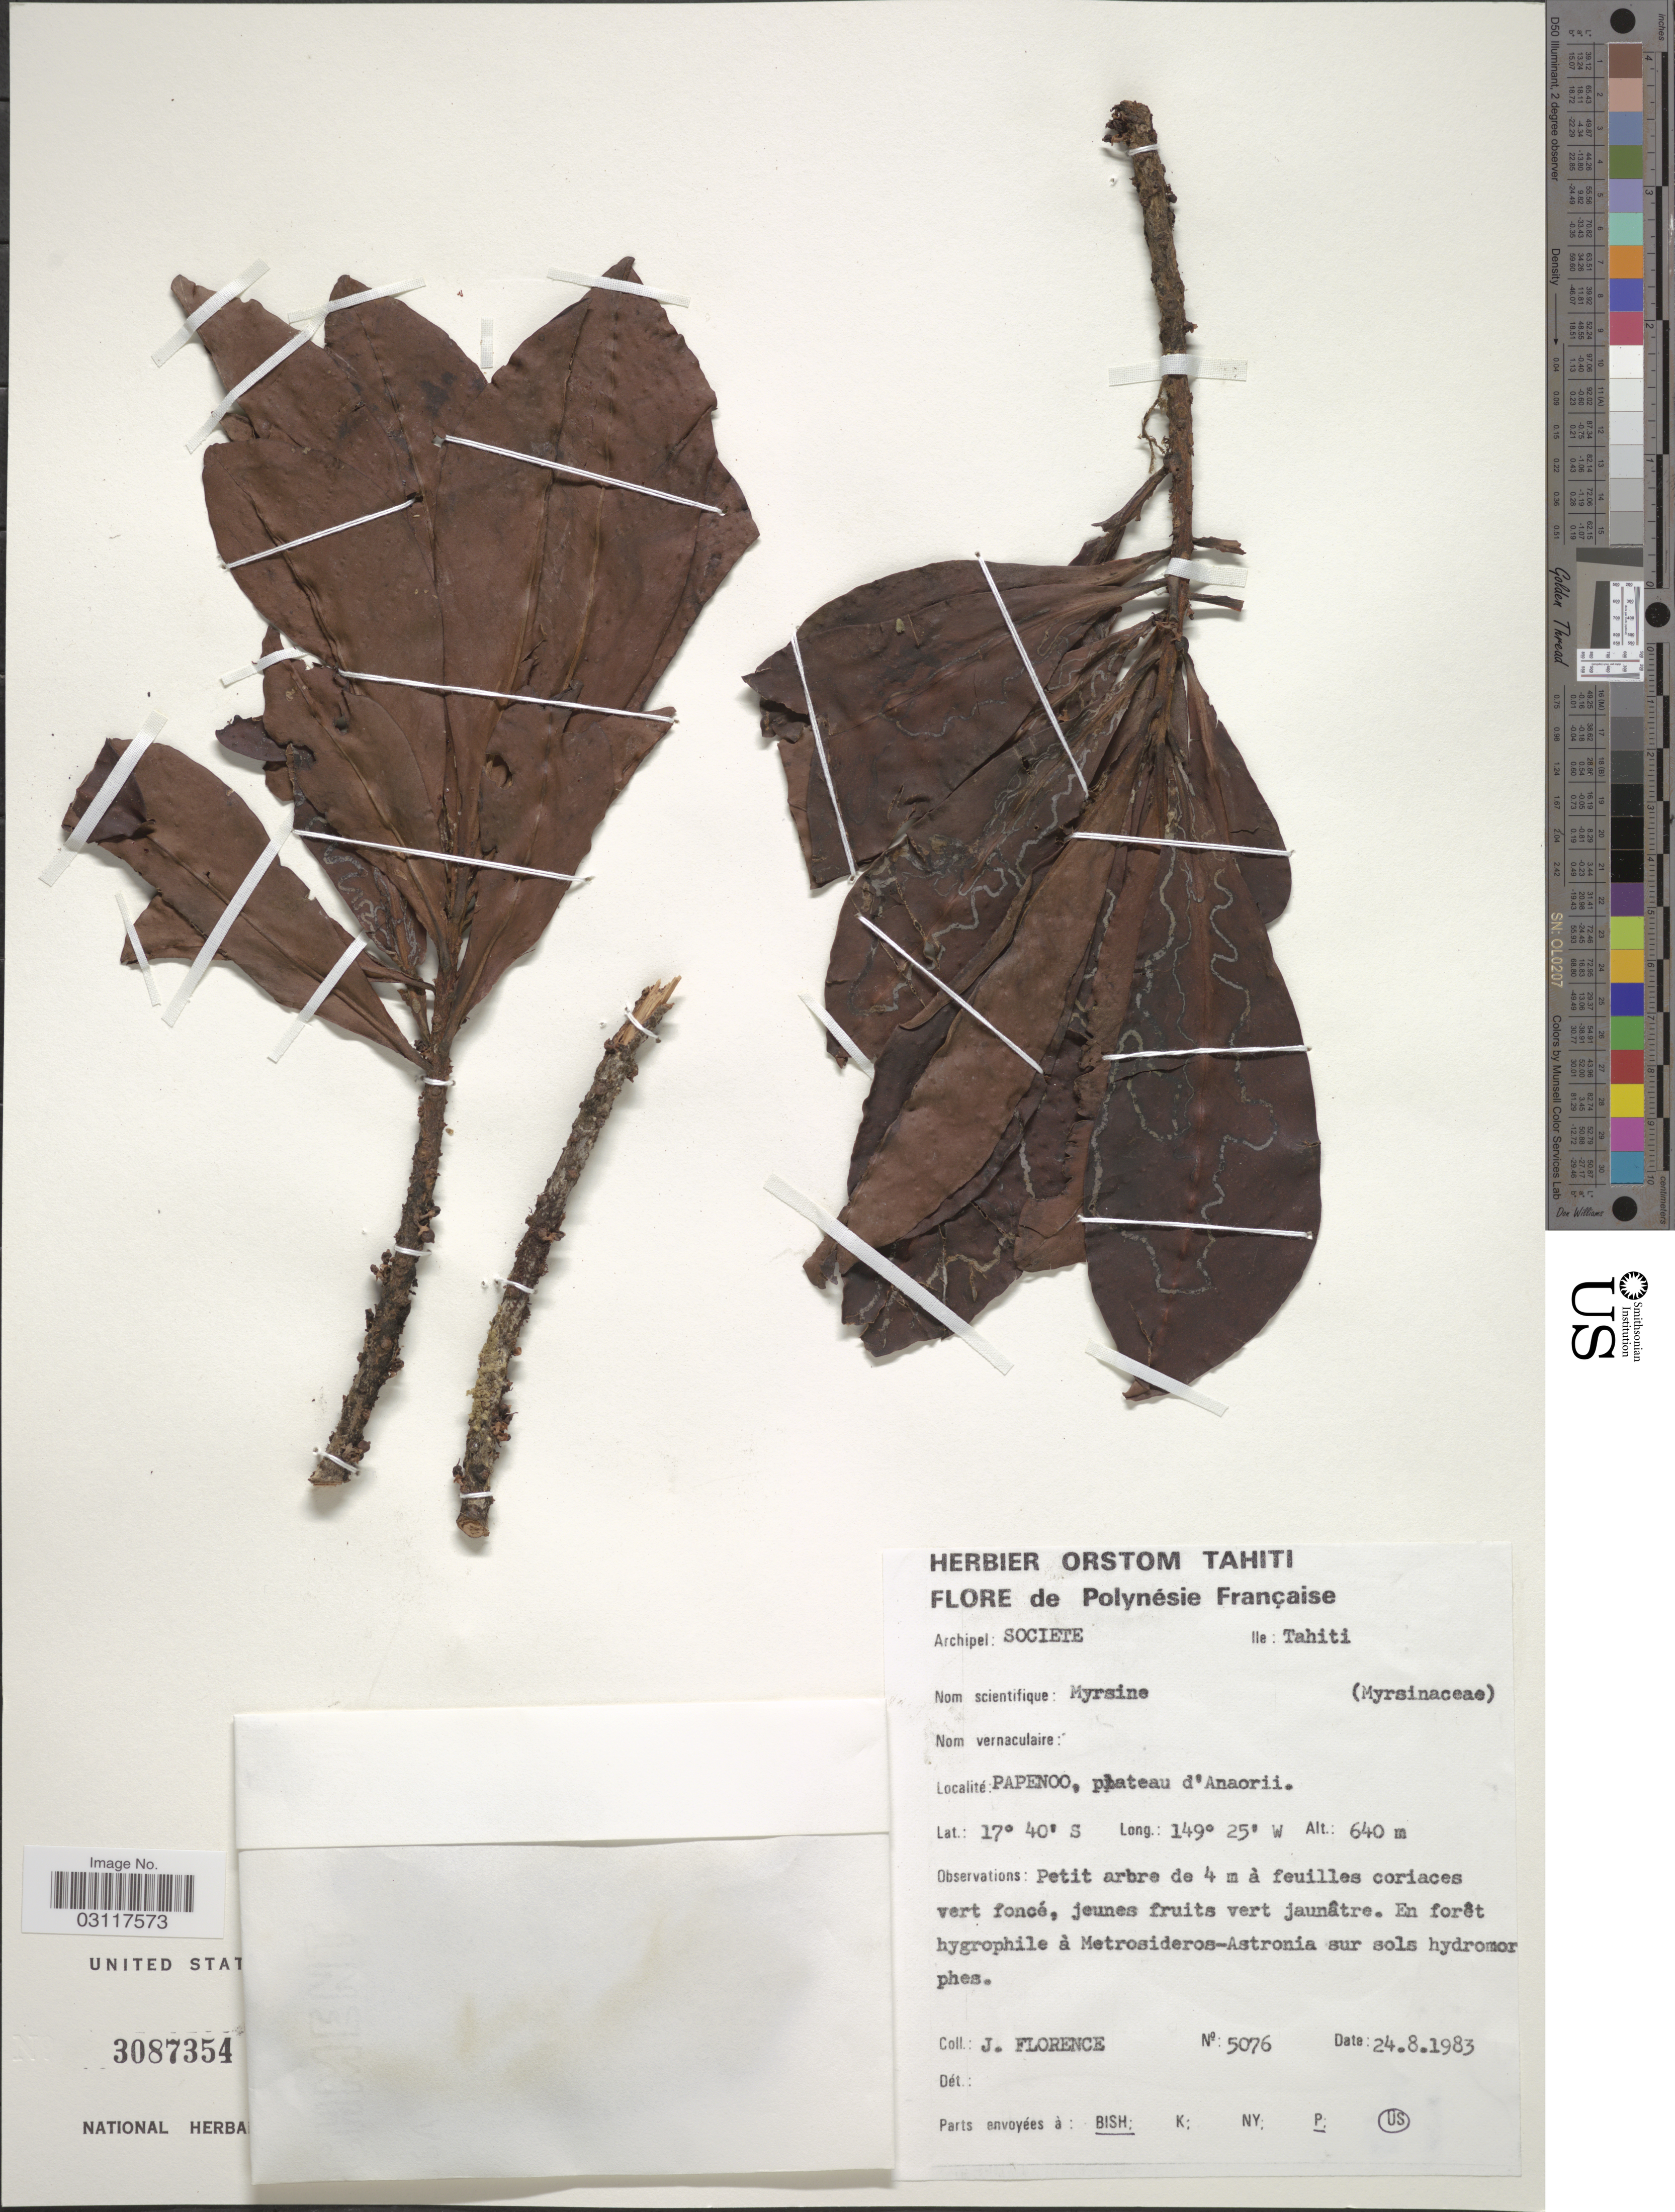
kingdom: Plantae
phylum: Tracheophyta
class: Magnoliopsida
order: Ericales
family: Primulaceae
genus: Myrsine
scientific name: Myrsine sp.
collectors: J. Florence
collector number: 5076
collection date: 1983-08-24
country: French Polynesia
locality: Archipel: Societe, Ile: Tahiti, Papenoo, plateau d'Anaorii.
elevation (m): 640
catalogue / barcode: US 3087354